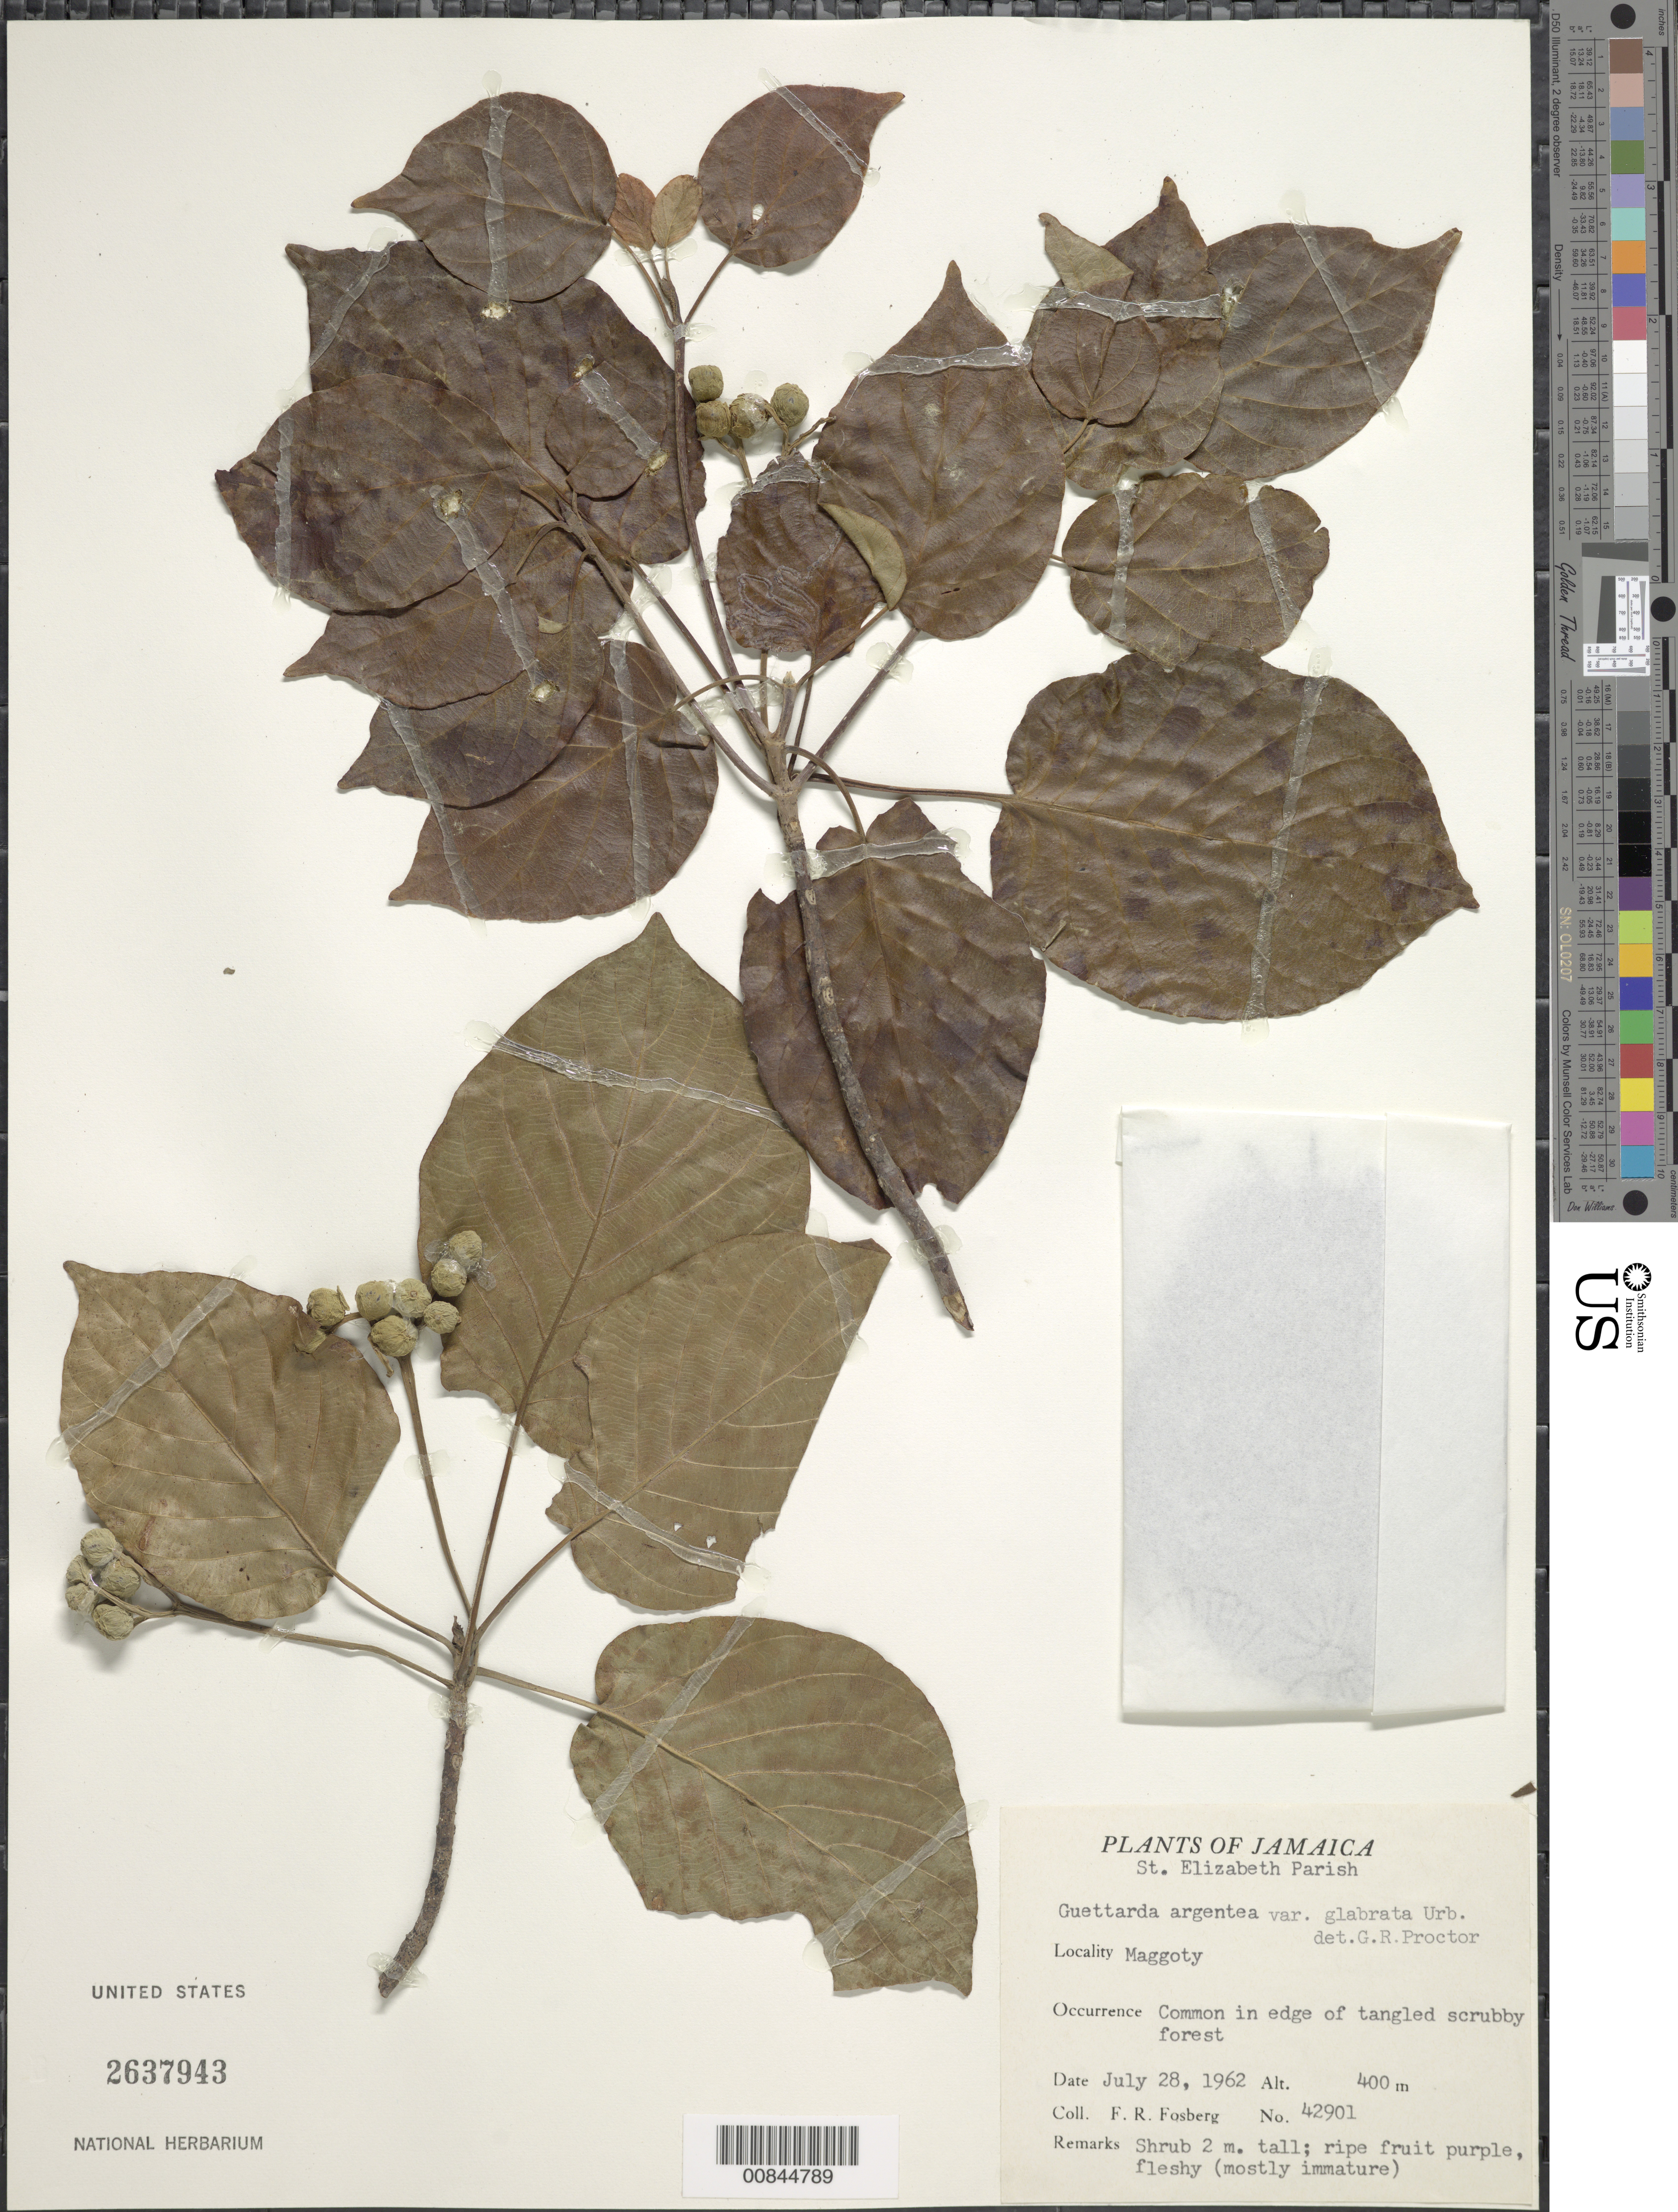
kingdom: Plantae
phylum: Tracheophyta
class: Magnoliopsida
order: Gentianales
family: Rubiaceae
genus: Guettarda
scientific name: Guettarda argentea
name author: Lam.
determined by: Proctor, G. R.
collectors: F. R. Fosberg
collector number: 42901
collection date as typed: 28 Jul 1962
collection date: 1962-07-28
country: Jamaica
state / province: Saint Elizabeth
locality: Maggoty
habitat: In edge of tangled scrubby forest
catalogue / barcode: US 2637943